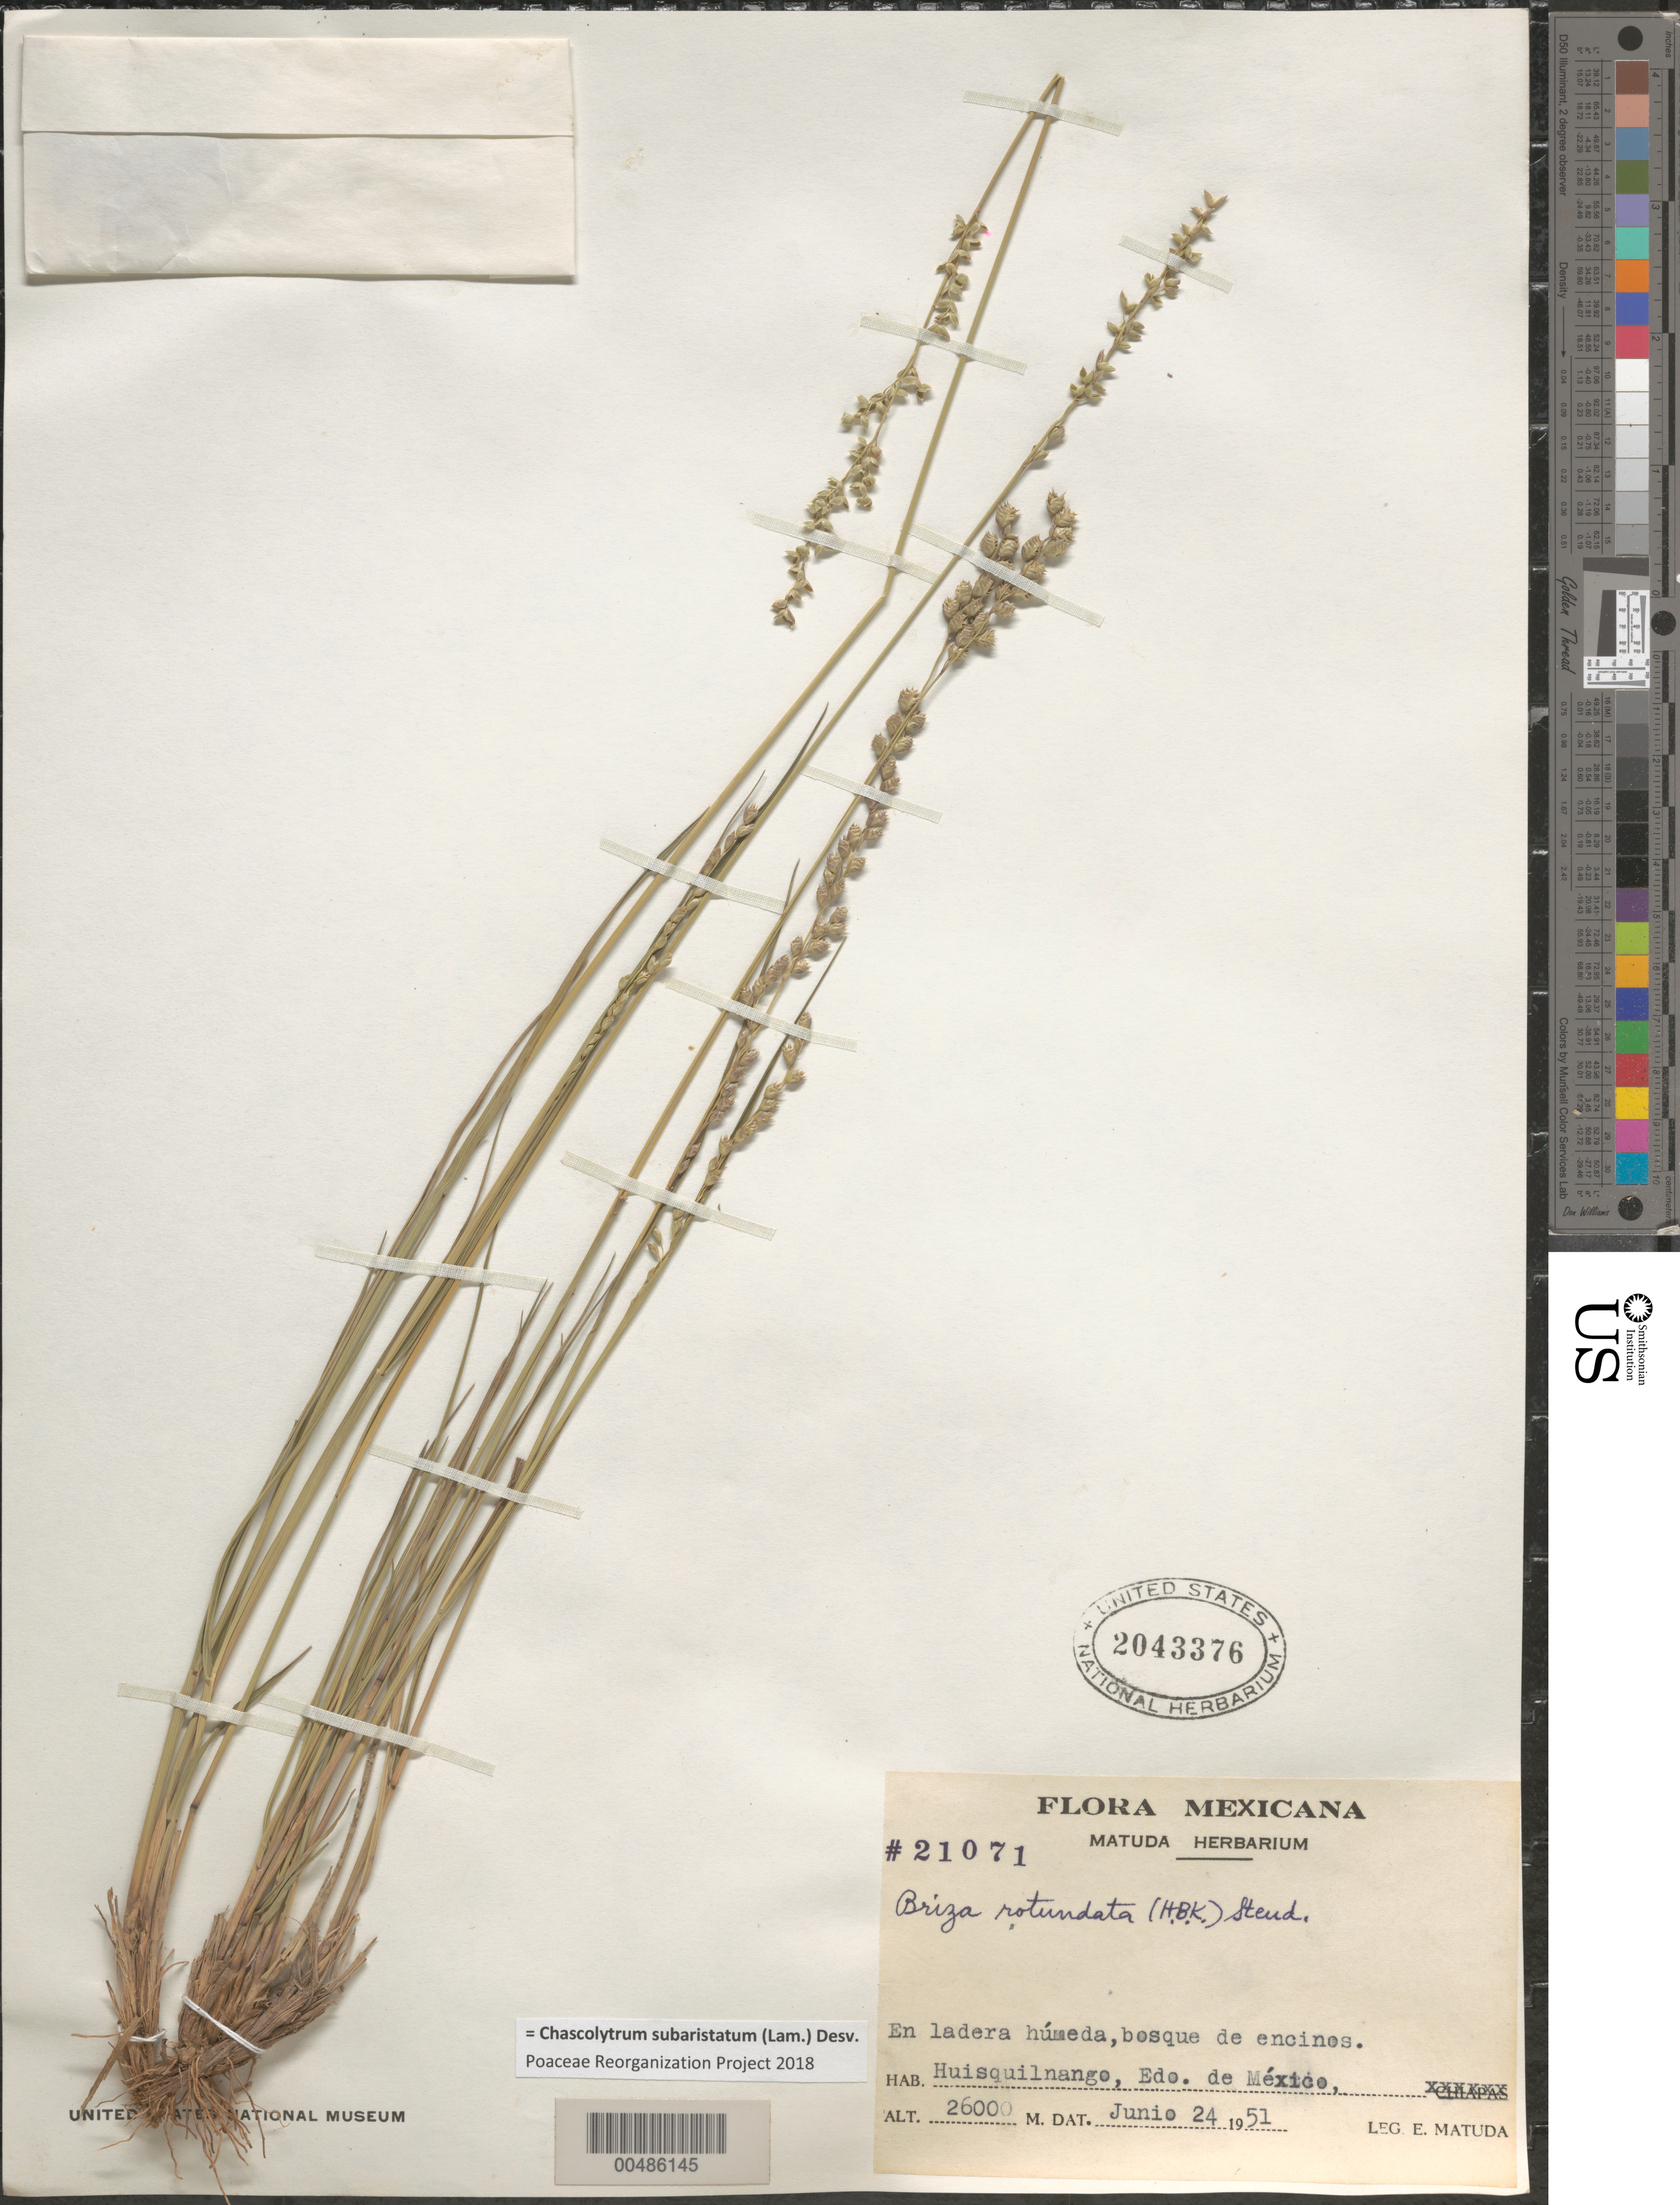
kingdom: Plantae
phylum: Tracheophyta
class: Liliopsida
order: Poales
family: Poaceae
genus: Chascolytrum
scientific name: Chascolytrum subaristatum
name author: (Lam.) Desv.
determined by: Poaceae Reorganization Project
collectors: E. Matuda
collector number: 21071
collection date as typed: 24 Jun 1951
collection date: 1951-06-24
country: Mexico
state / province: México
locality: Huisquilnango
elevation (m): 2600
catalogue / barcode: US 2043376